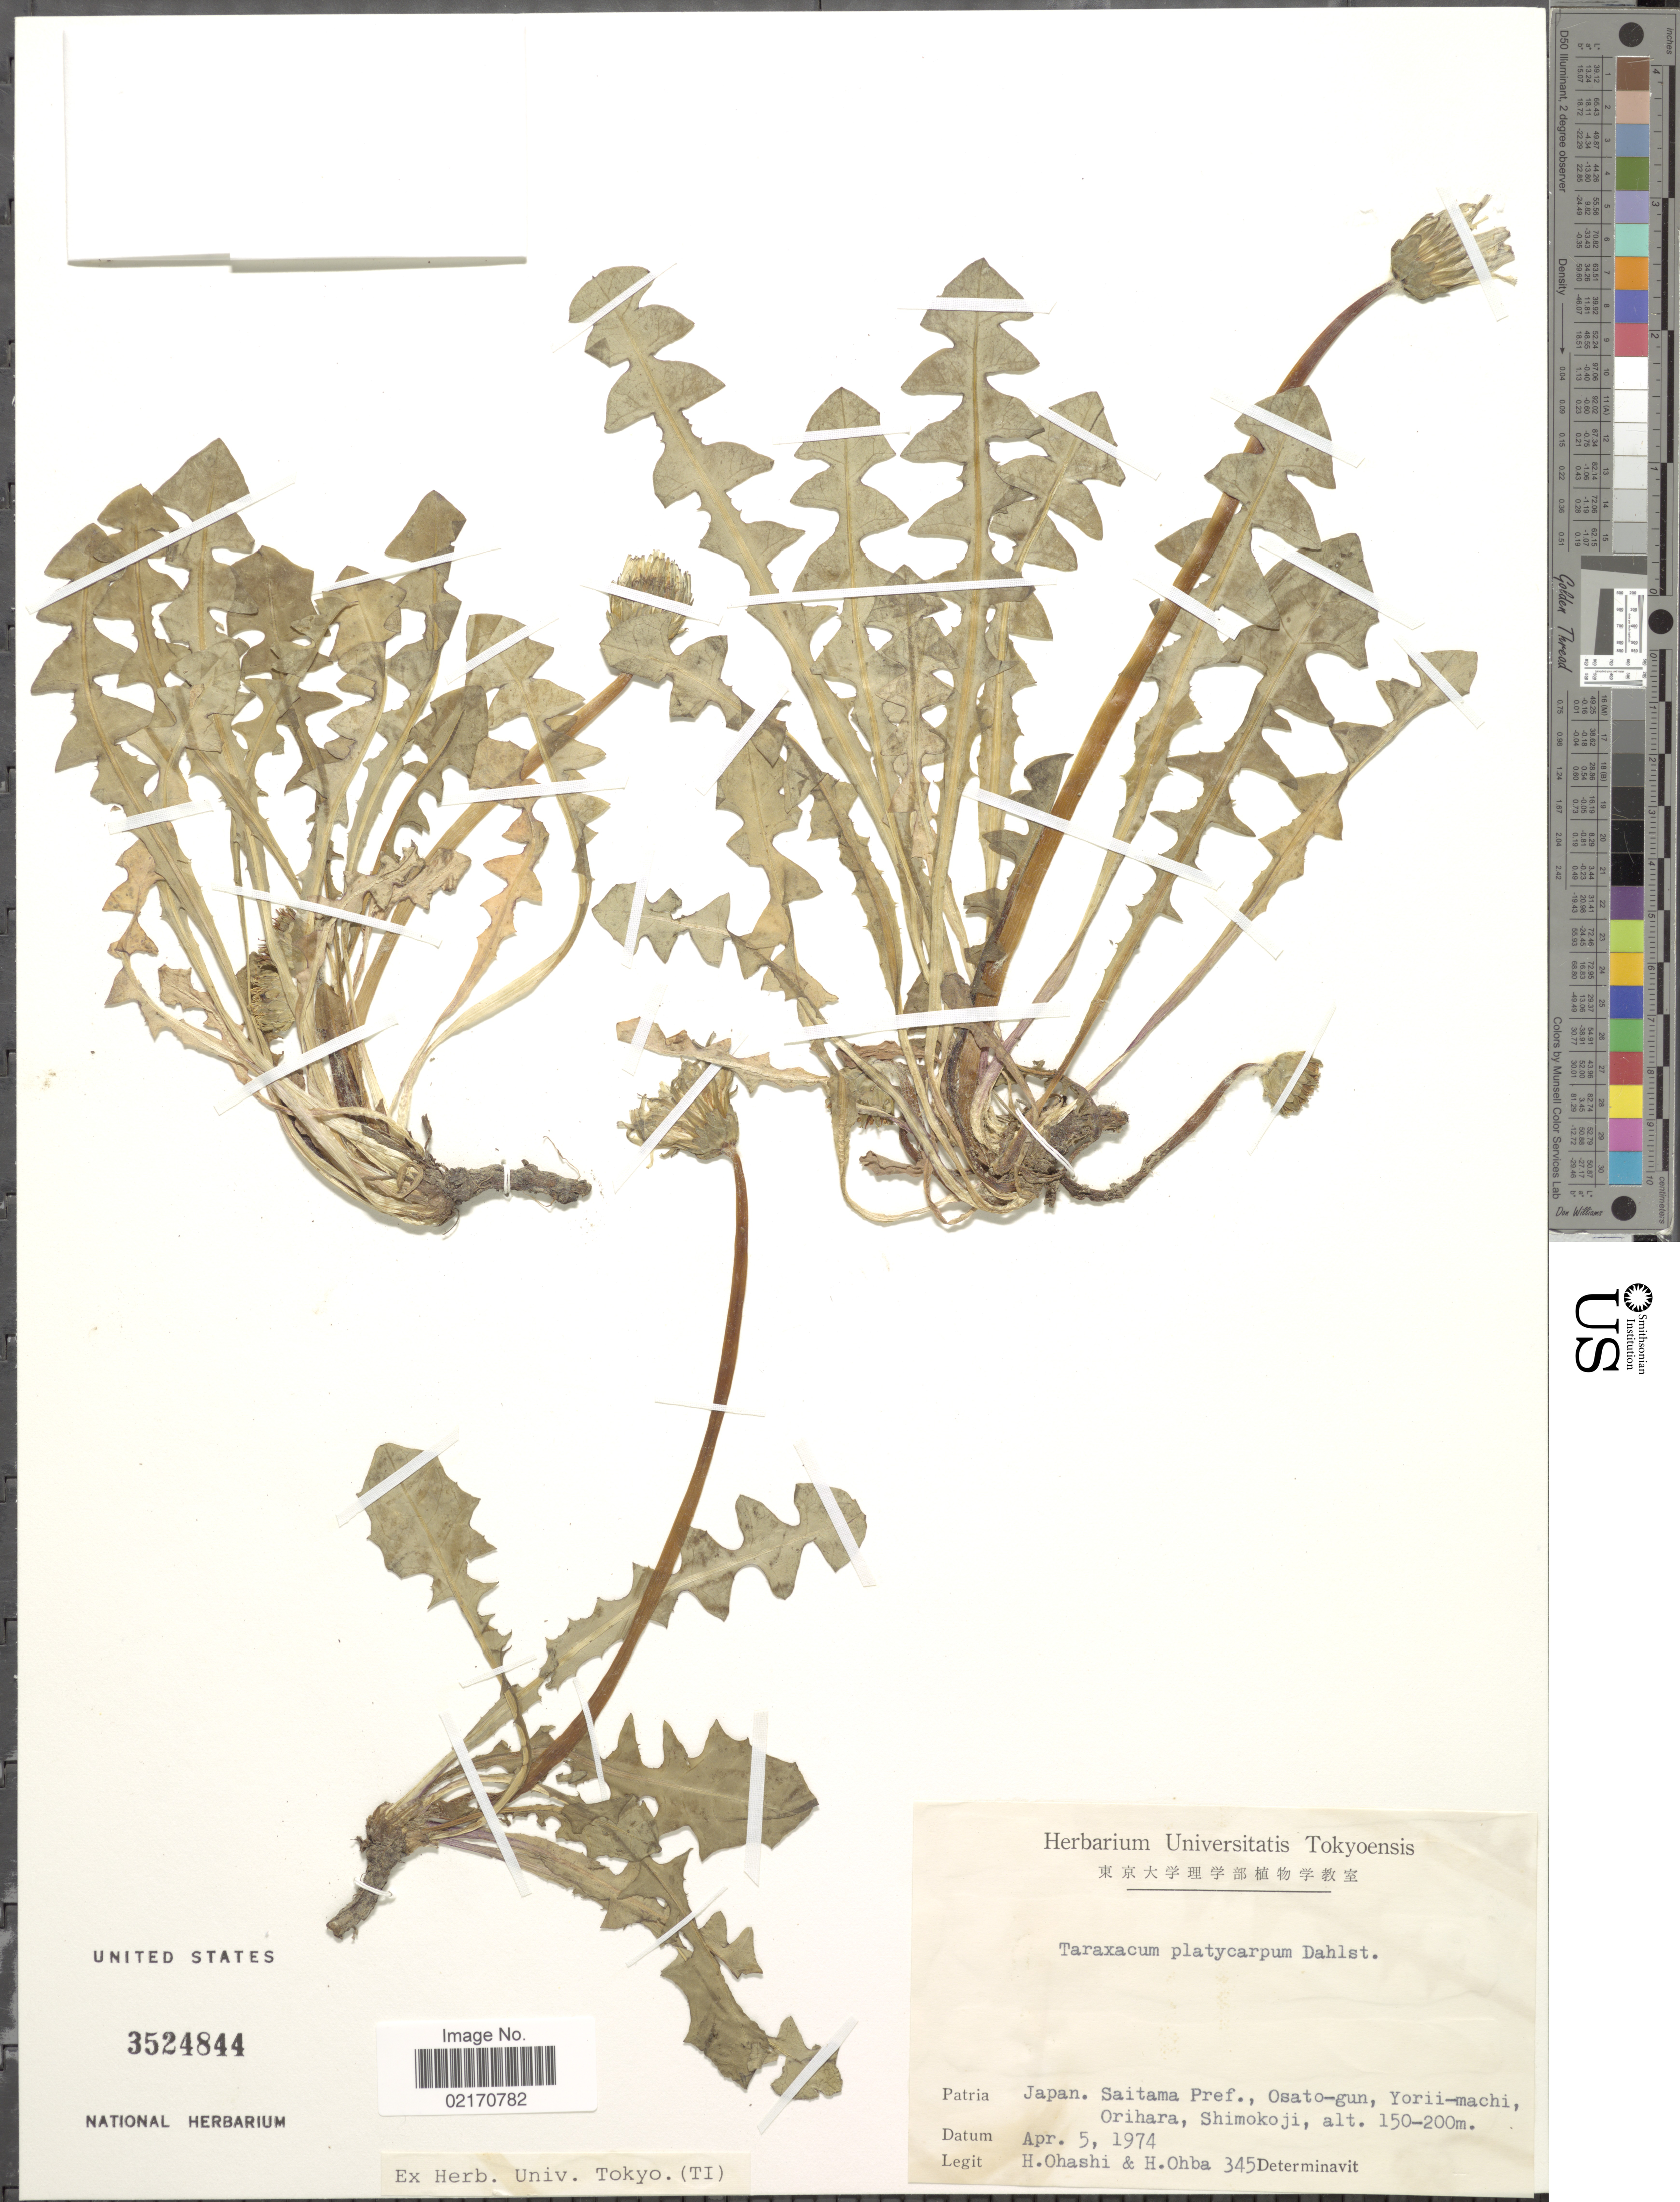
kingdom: Plantae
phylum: Tracheophyta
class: Magnoliopsida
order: Asterales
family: Asteraceae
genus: Taraxacum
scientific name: Taraxacum platycarpum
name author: Dahlst.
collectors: H. Ohashi & H. Ohba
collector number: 345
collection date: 1974-04-05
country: Japan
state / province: Saitama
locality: Saitama Pred., Osato-gun, Yorii-machi, Orihara, Shimokoji.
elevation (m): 150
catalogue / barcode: US 3524844